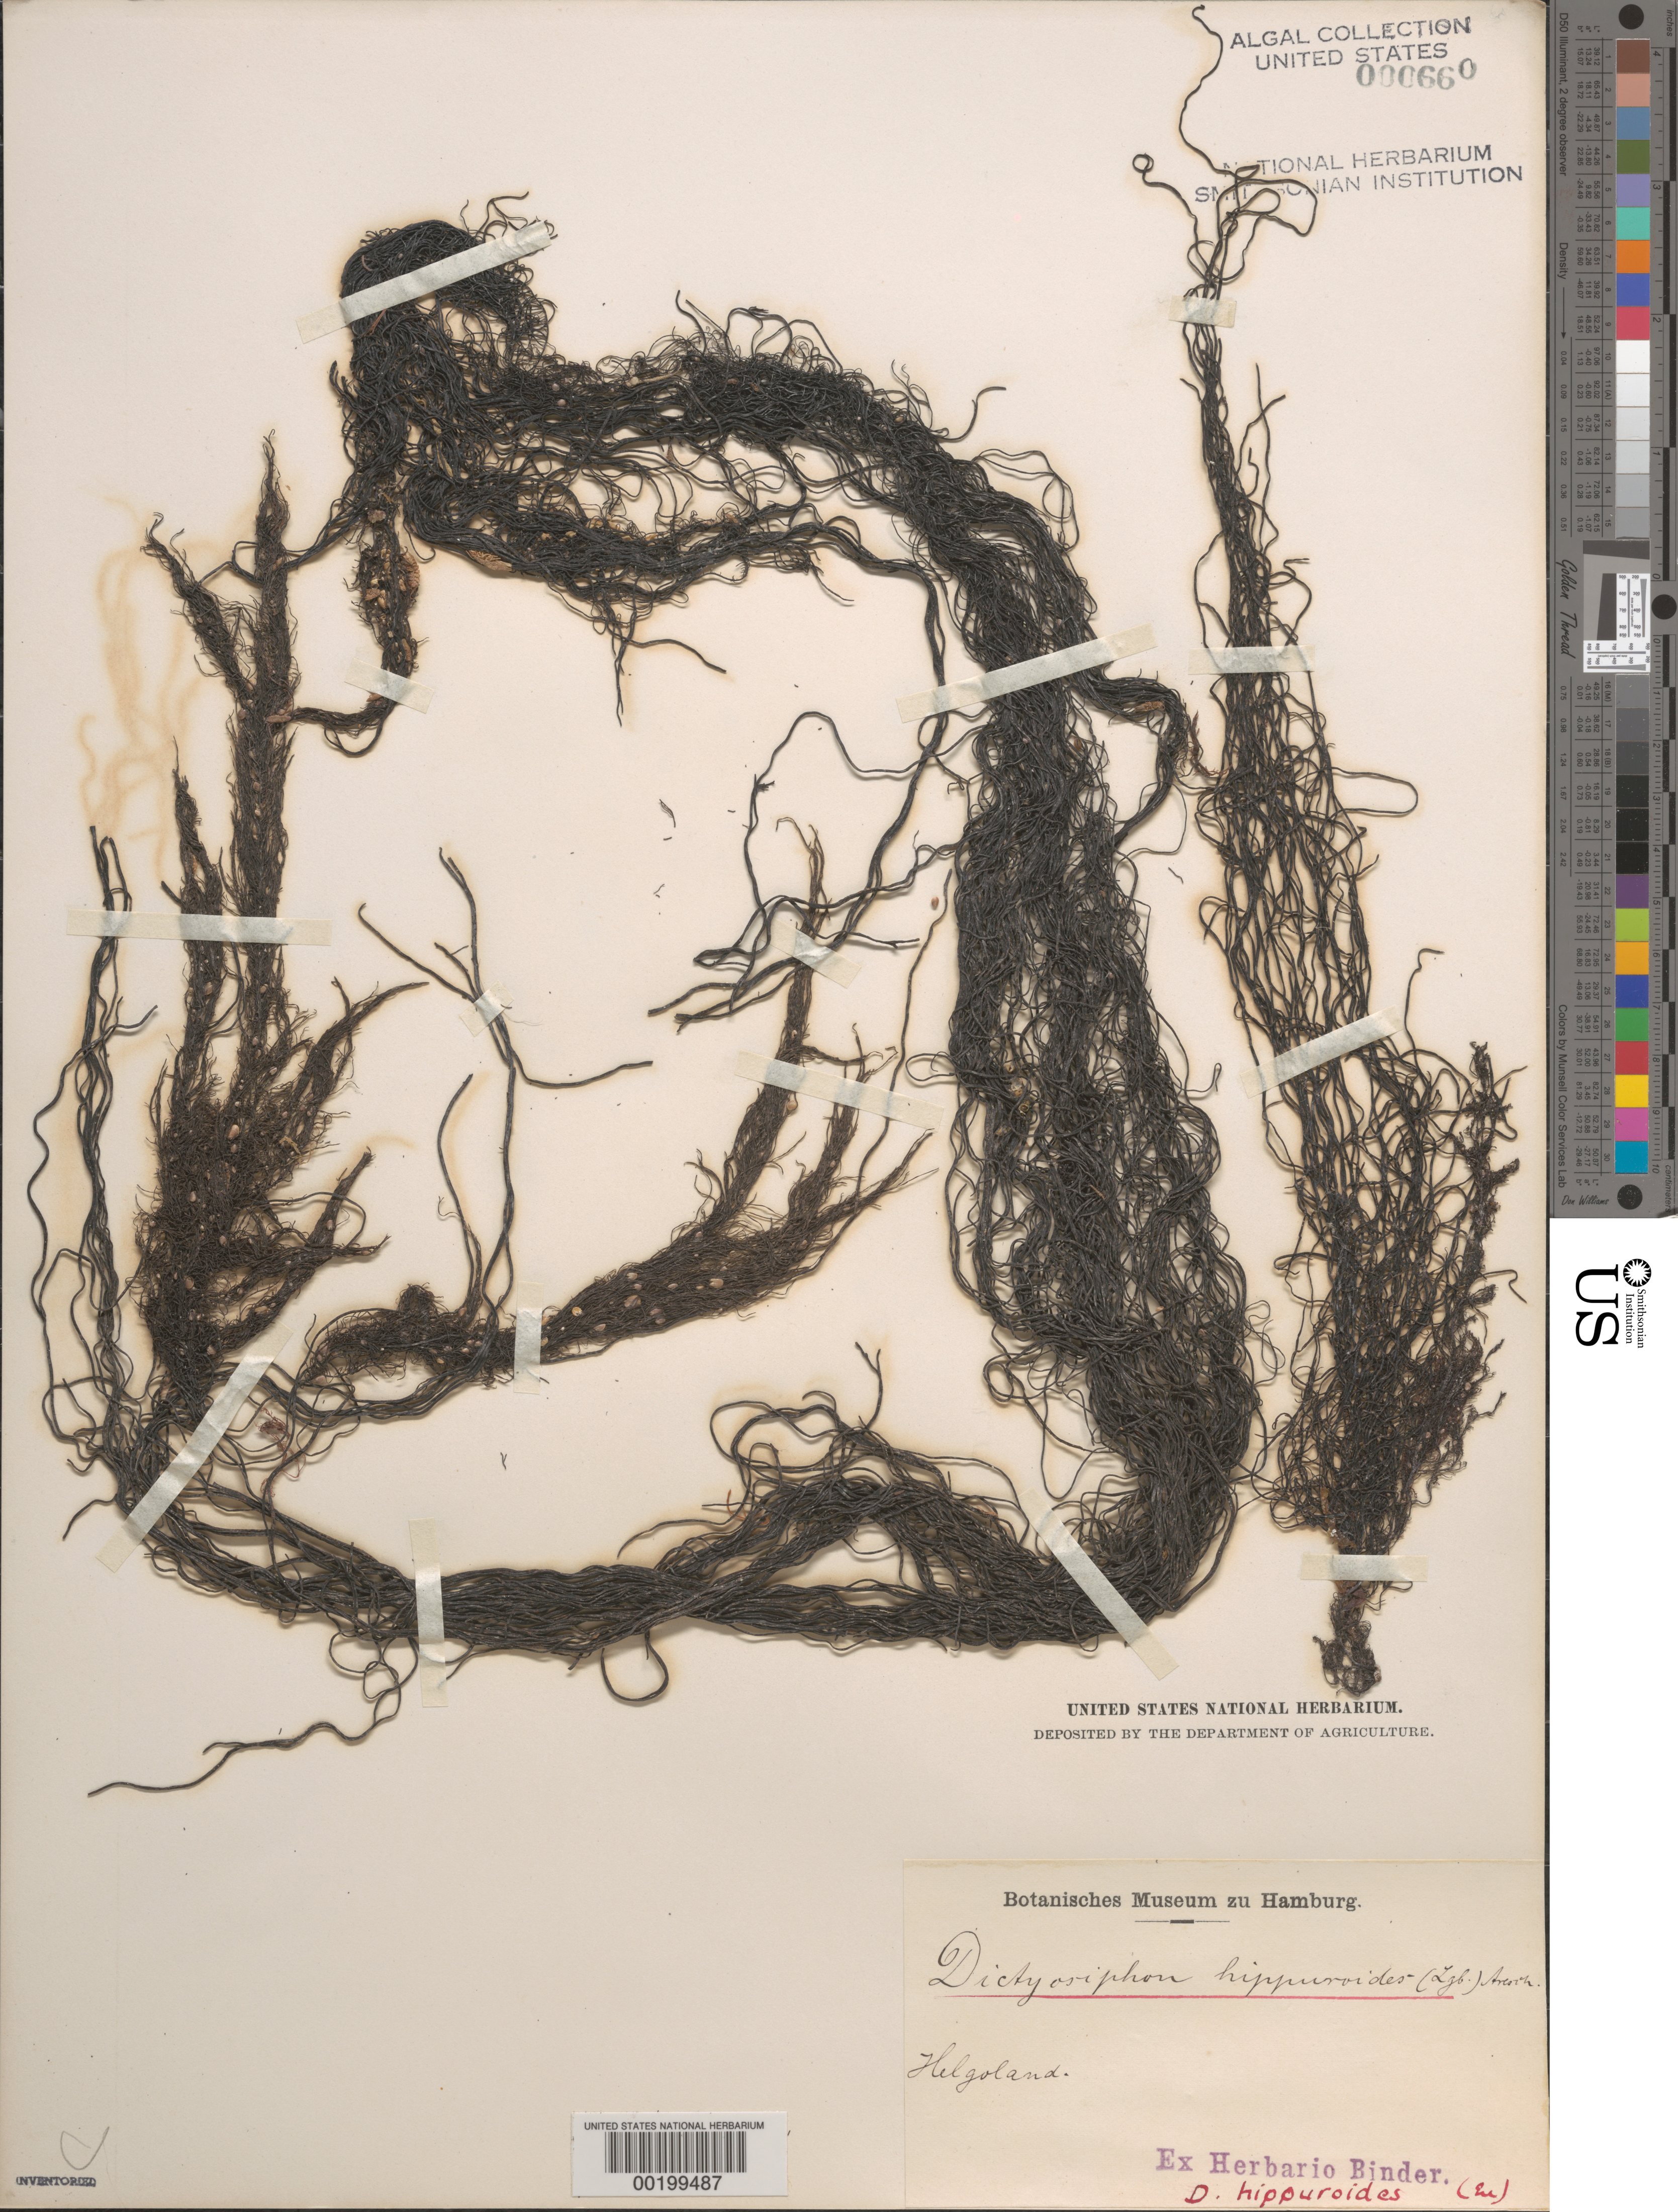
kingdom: Chromista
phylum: Ochrophyta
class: Phaeophyceae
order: Dictyosiphonales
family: Dictyosiphonaceae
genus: Dictyosiphon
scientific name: Dictyosiphon foeniculaceus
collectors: F. Binder (herbarium)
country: Germany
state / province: Schleswig-Holstein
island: Helgoland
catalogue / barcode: US 660